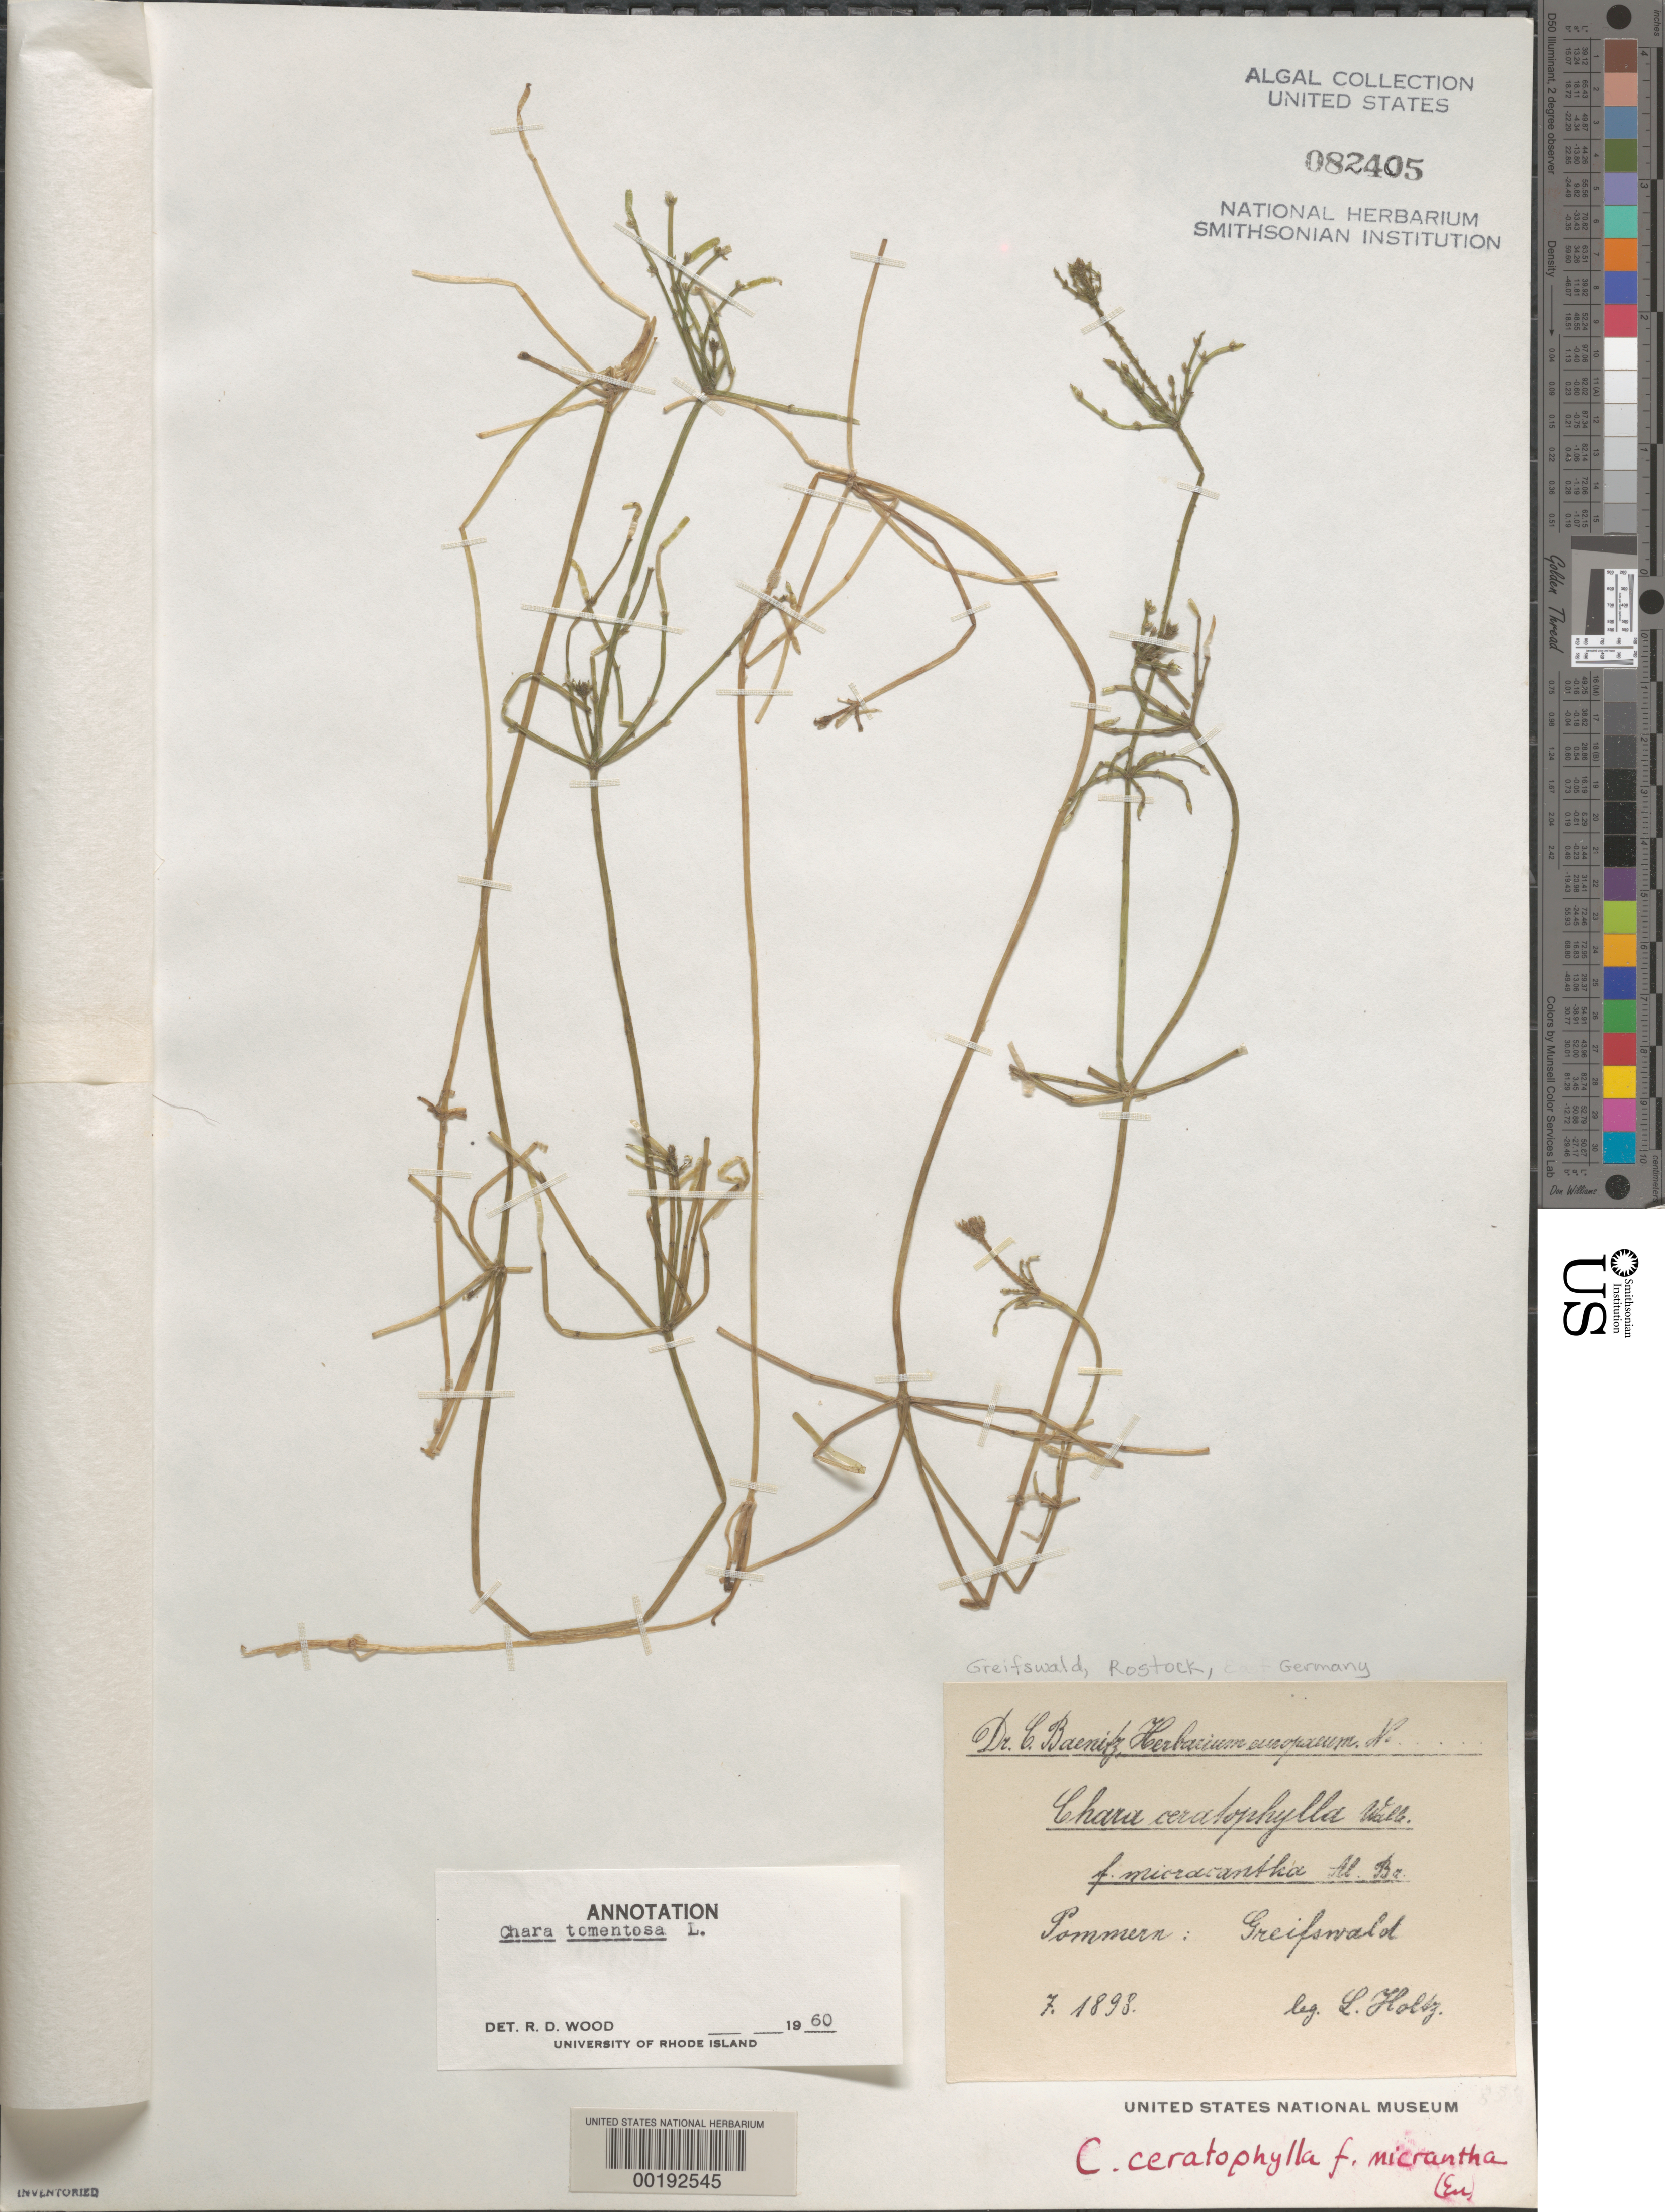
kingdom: Plantae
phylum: Charophyta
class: Charophyceae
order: Charales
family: Characeae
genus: Chara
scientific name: Chara tomentosa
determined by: Wood, R. D.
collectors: L. Holtz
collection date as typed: Jul 1898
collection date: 1898-07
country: Germany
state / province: Mecklenburg-Vorpommern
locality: Greifswald, pomerania (pommern)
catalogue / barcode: US 82405